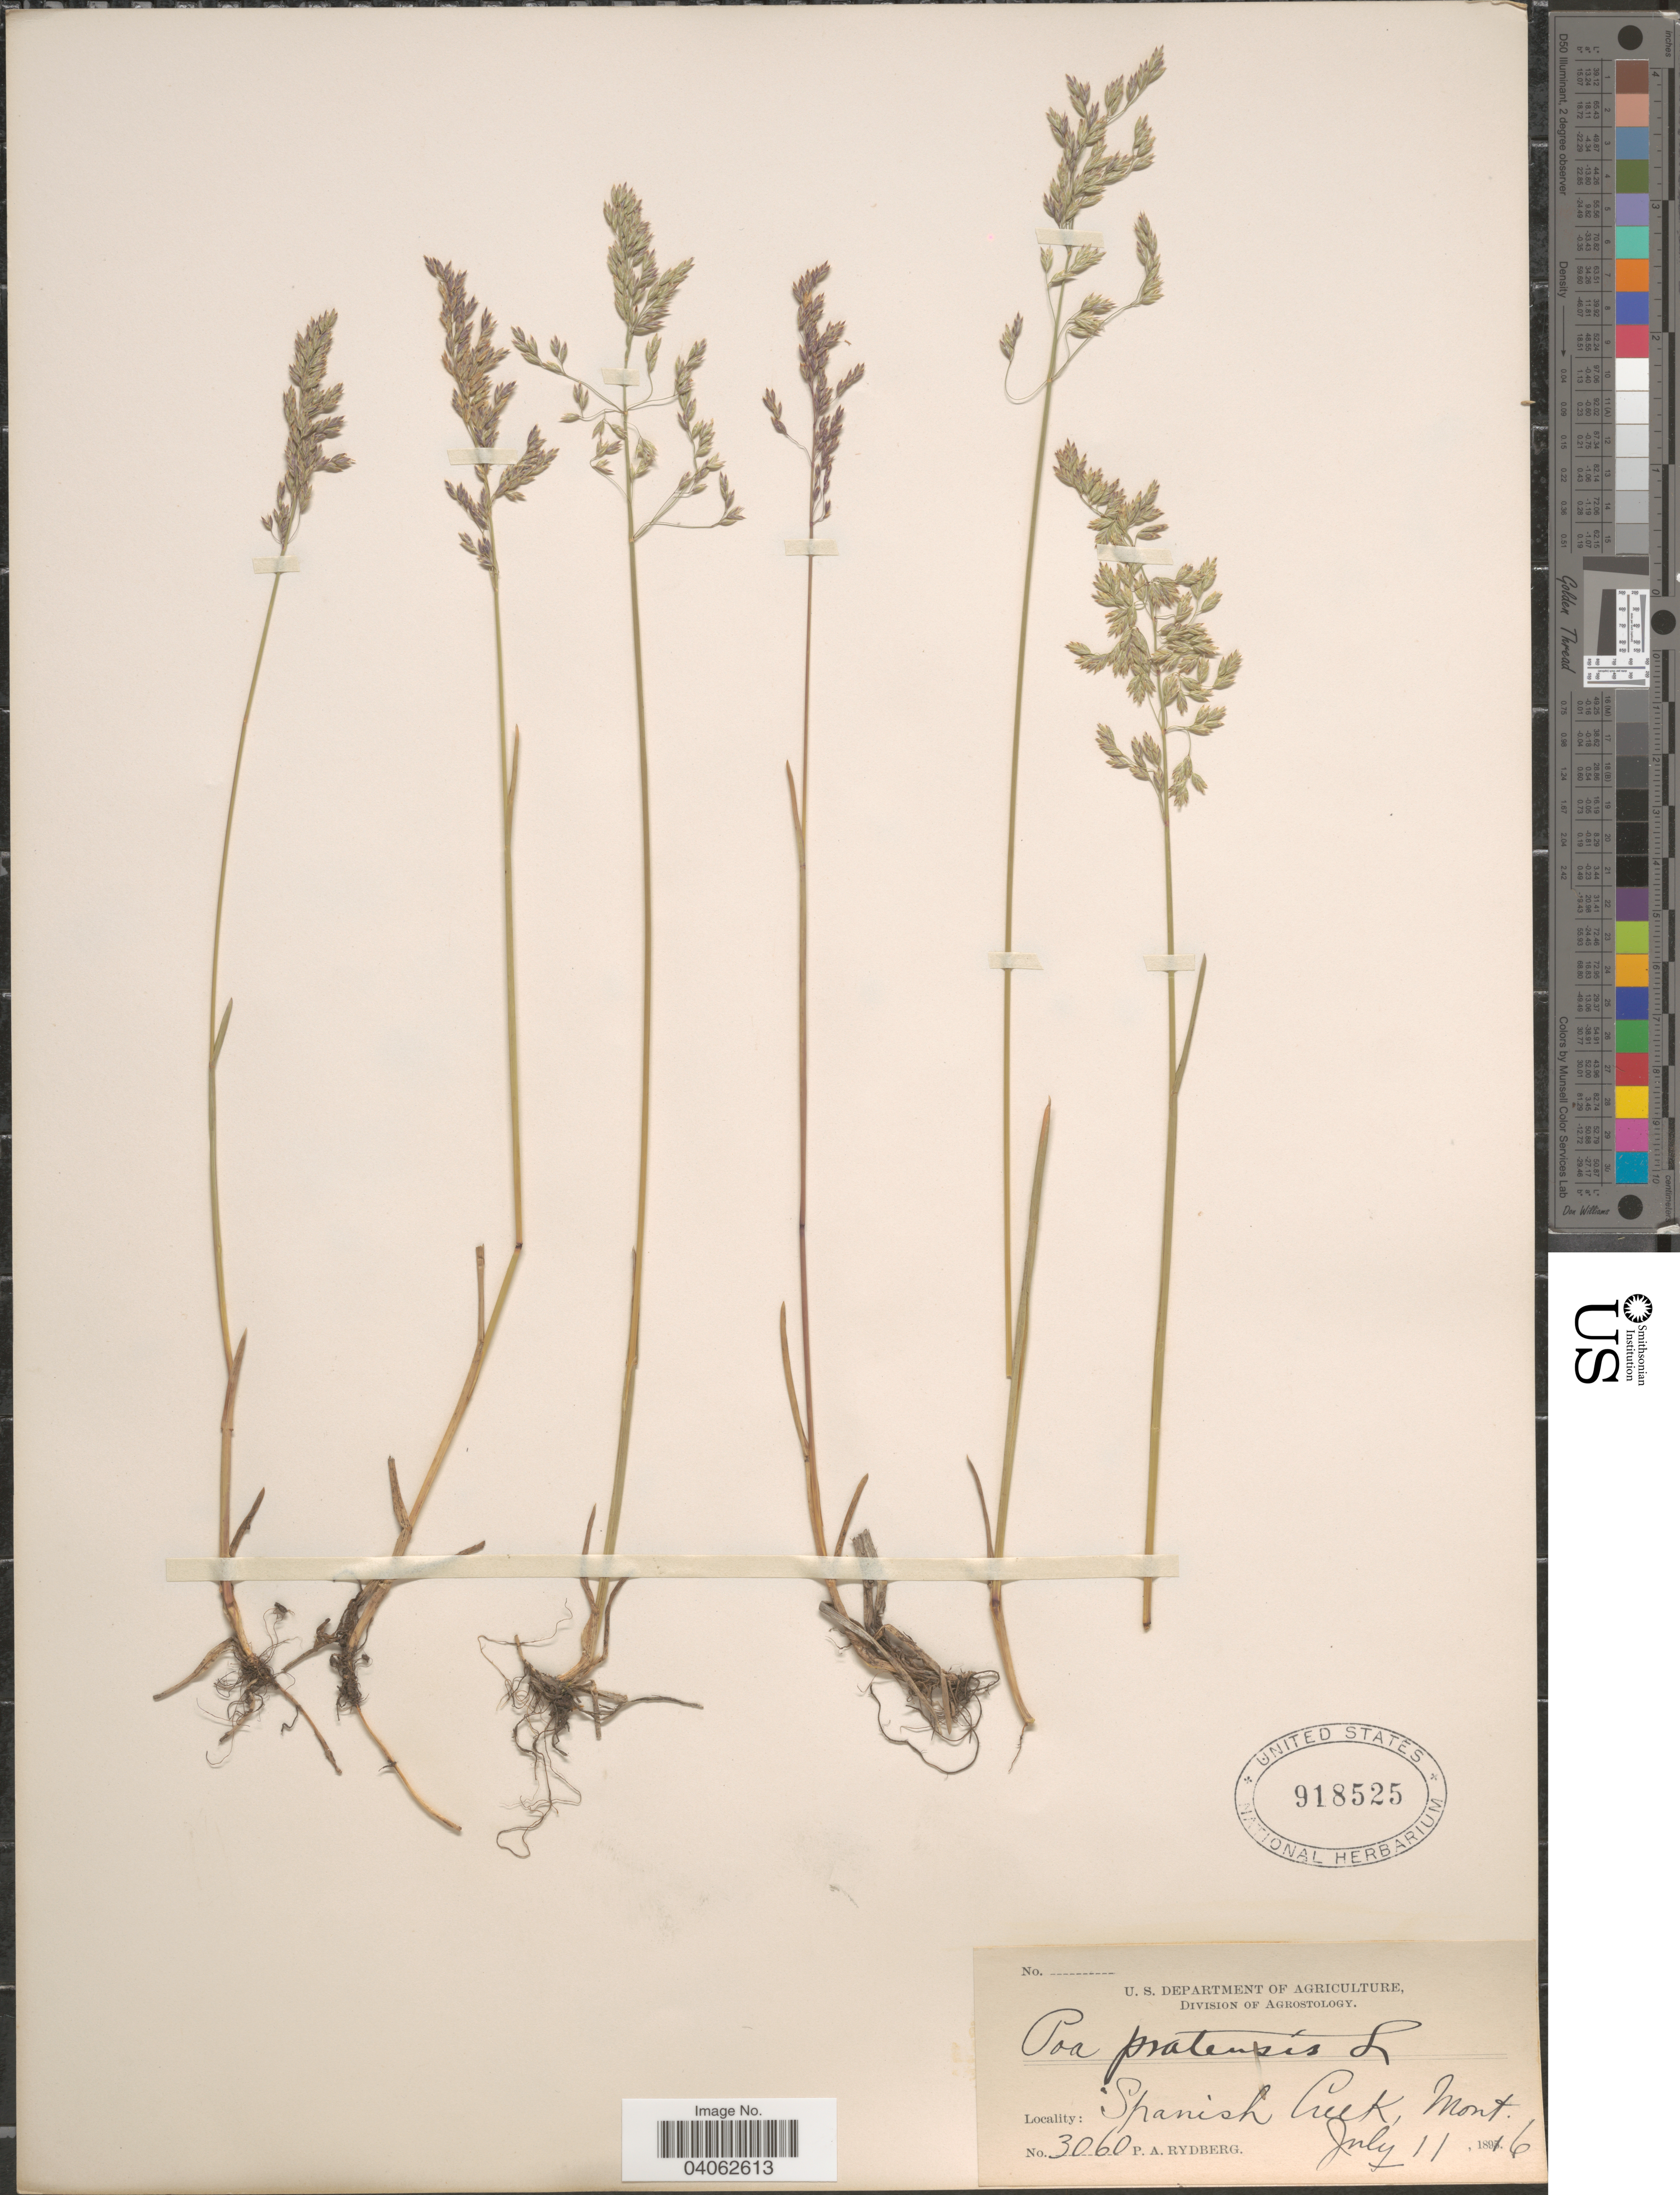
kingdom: Plantae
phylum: Tracheophyta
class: Liliopsida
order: Poales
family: Poaceae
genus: Poa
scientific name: Poa pratensis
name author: L.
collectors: P. A. Rydberg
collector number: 3060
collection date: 1896-07-11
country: United States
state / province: Montana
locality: Spanish Creek.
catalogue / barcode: US 918525